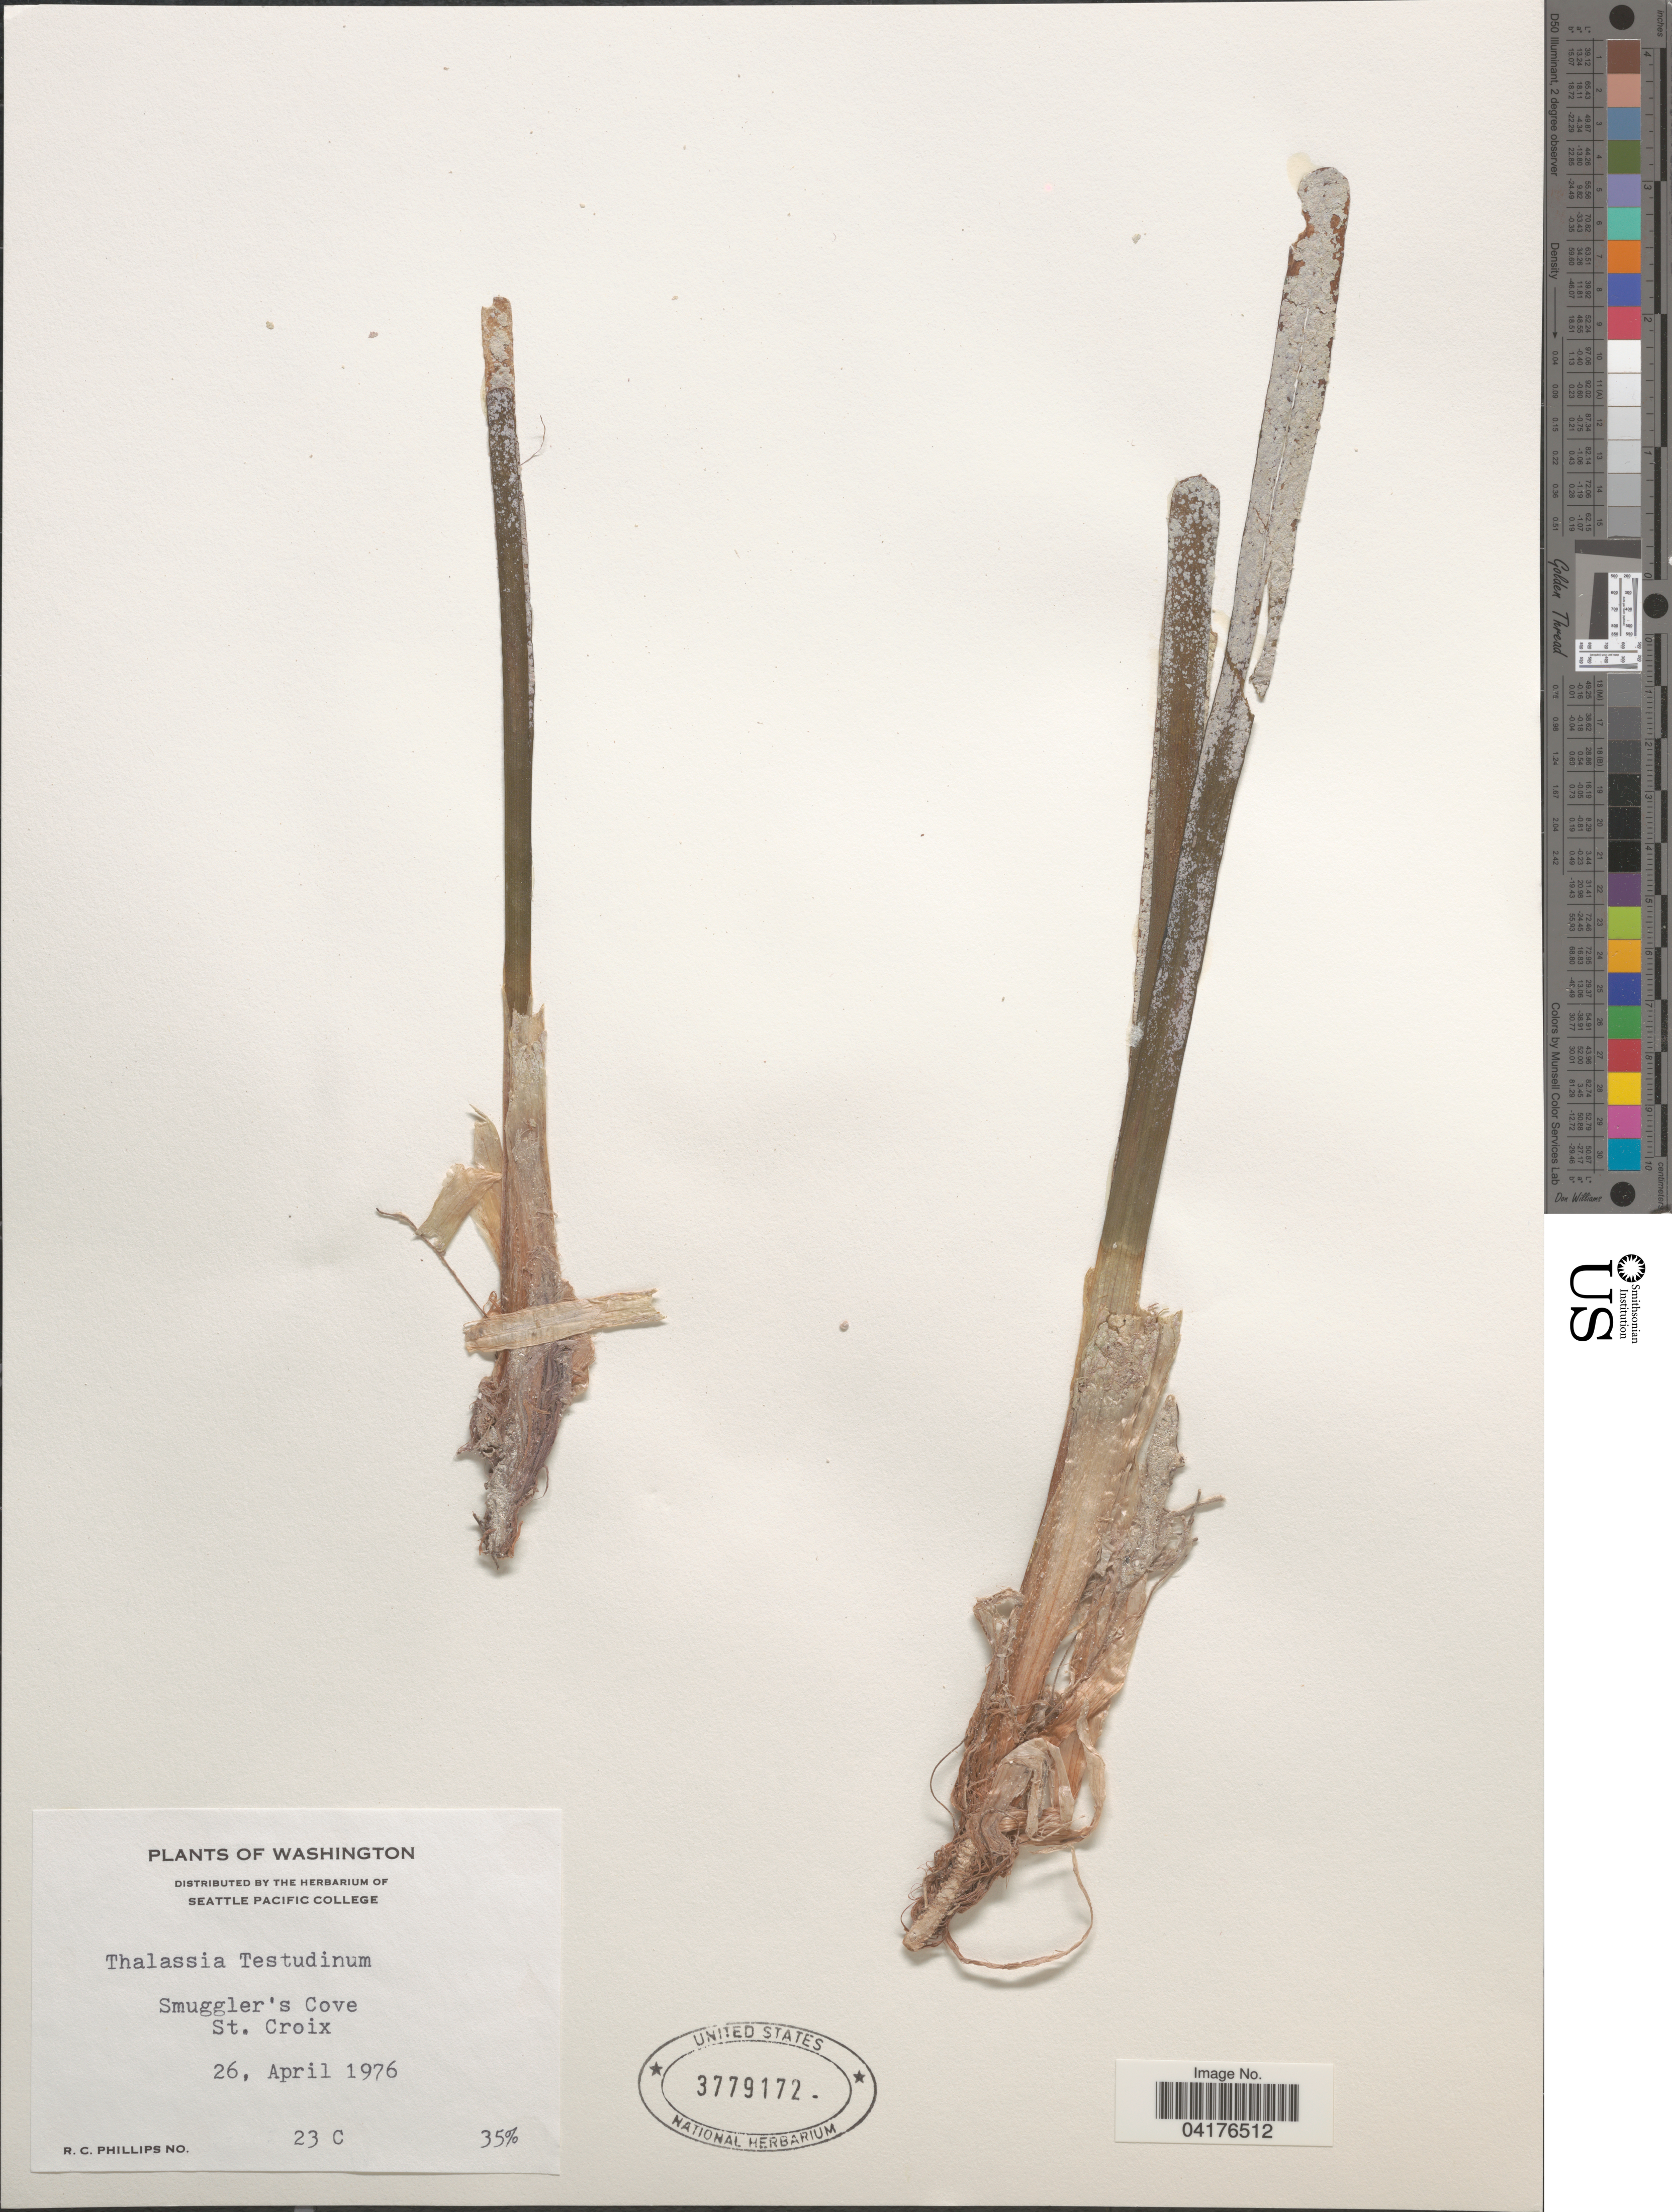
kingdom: Plantae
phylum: Tracheophyta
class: Liliopsida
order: Alismatales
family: Hydrocharitaceae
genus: Thalassia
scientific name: Thalassia testudinum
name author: Banks & Sol. ex K.D. Koenig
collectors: R. C. Phillips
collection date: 1976-04-26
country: U.S. Virgin Islands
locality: Smuggler's Cove, St. Croix.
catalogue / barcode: US 3779172